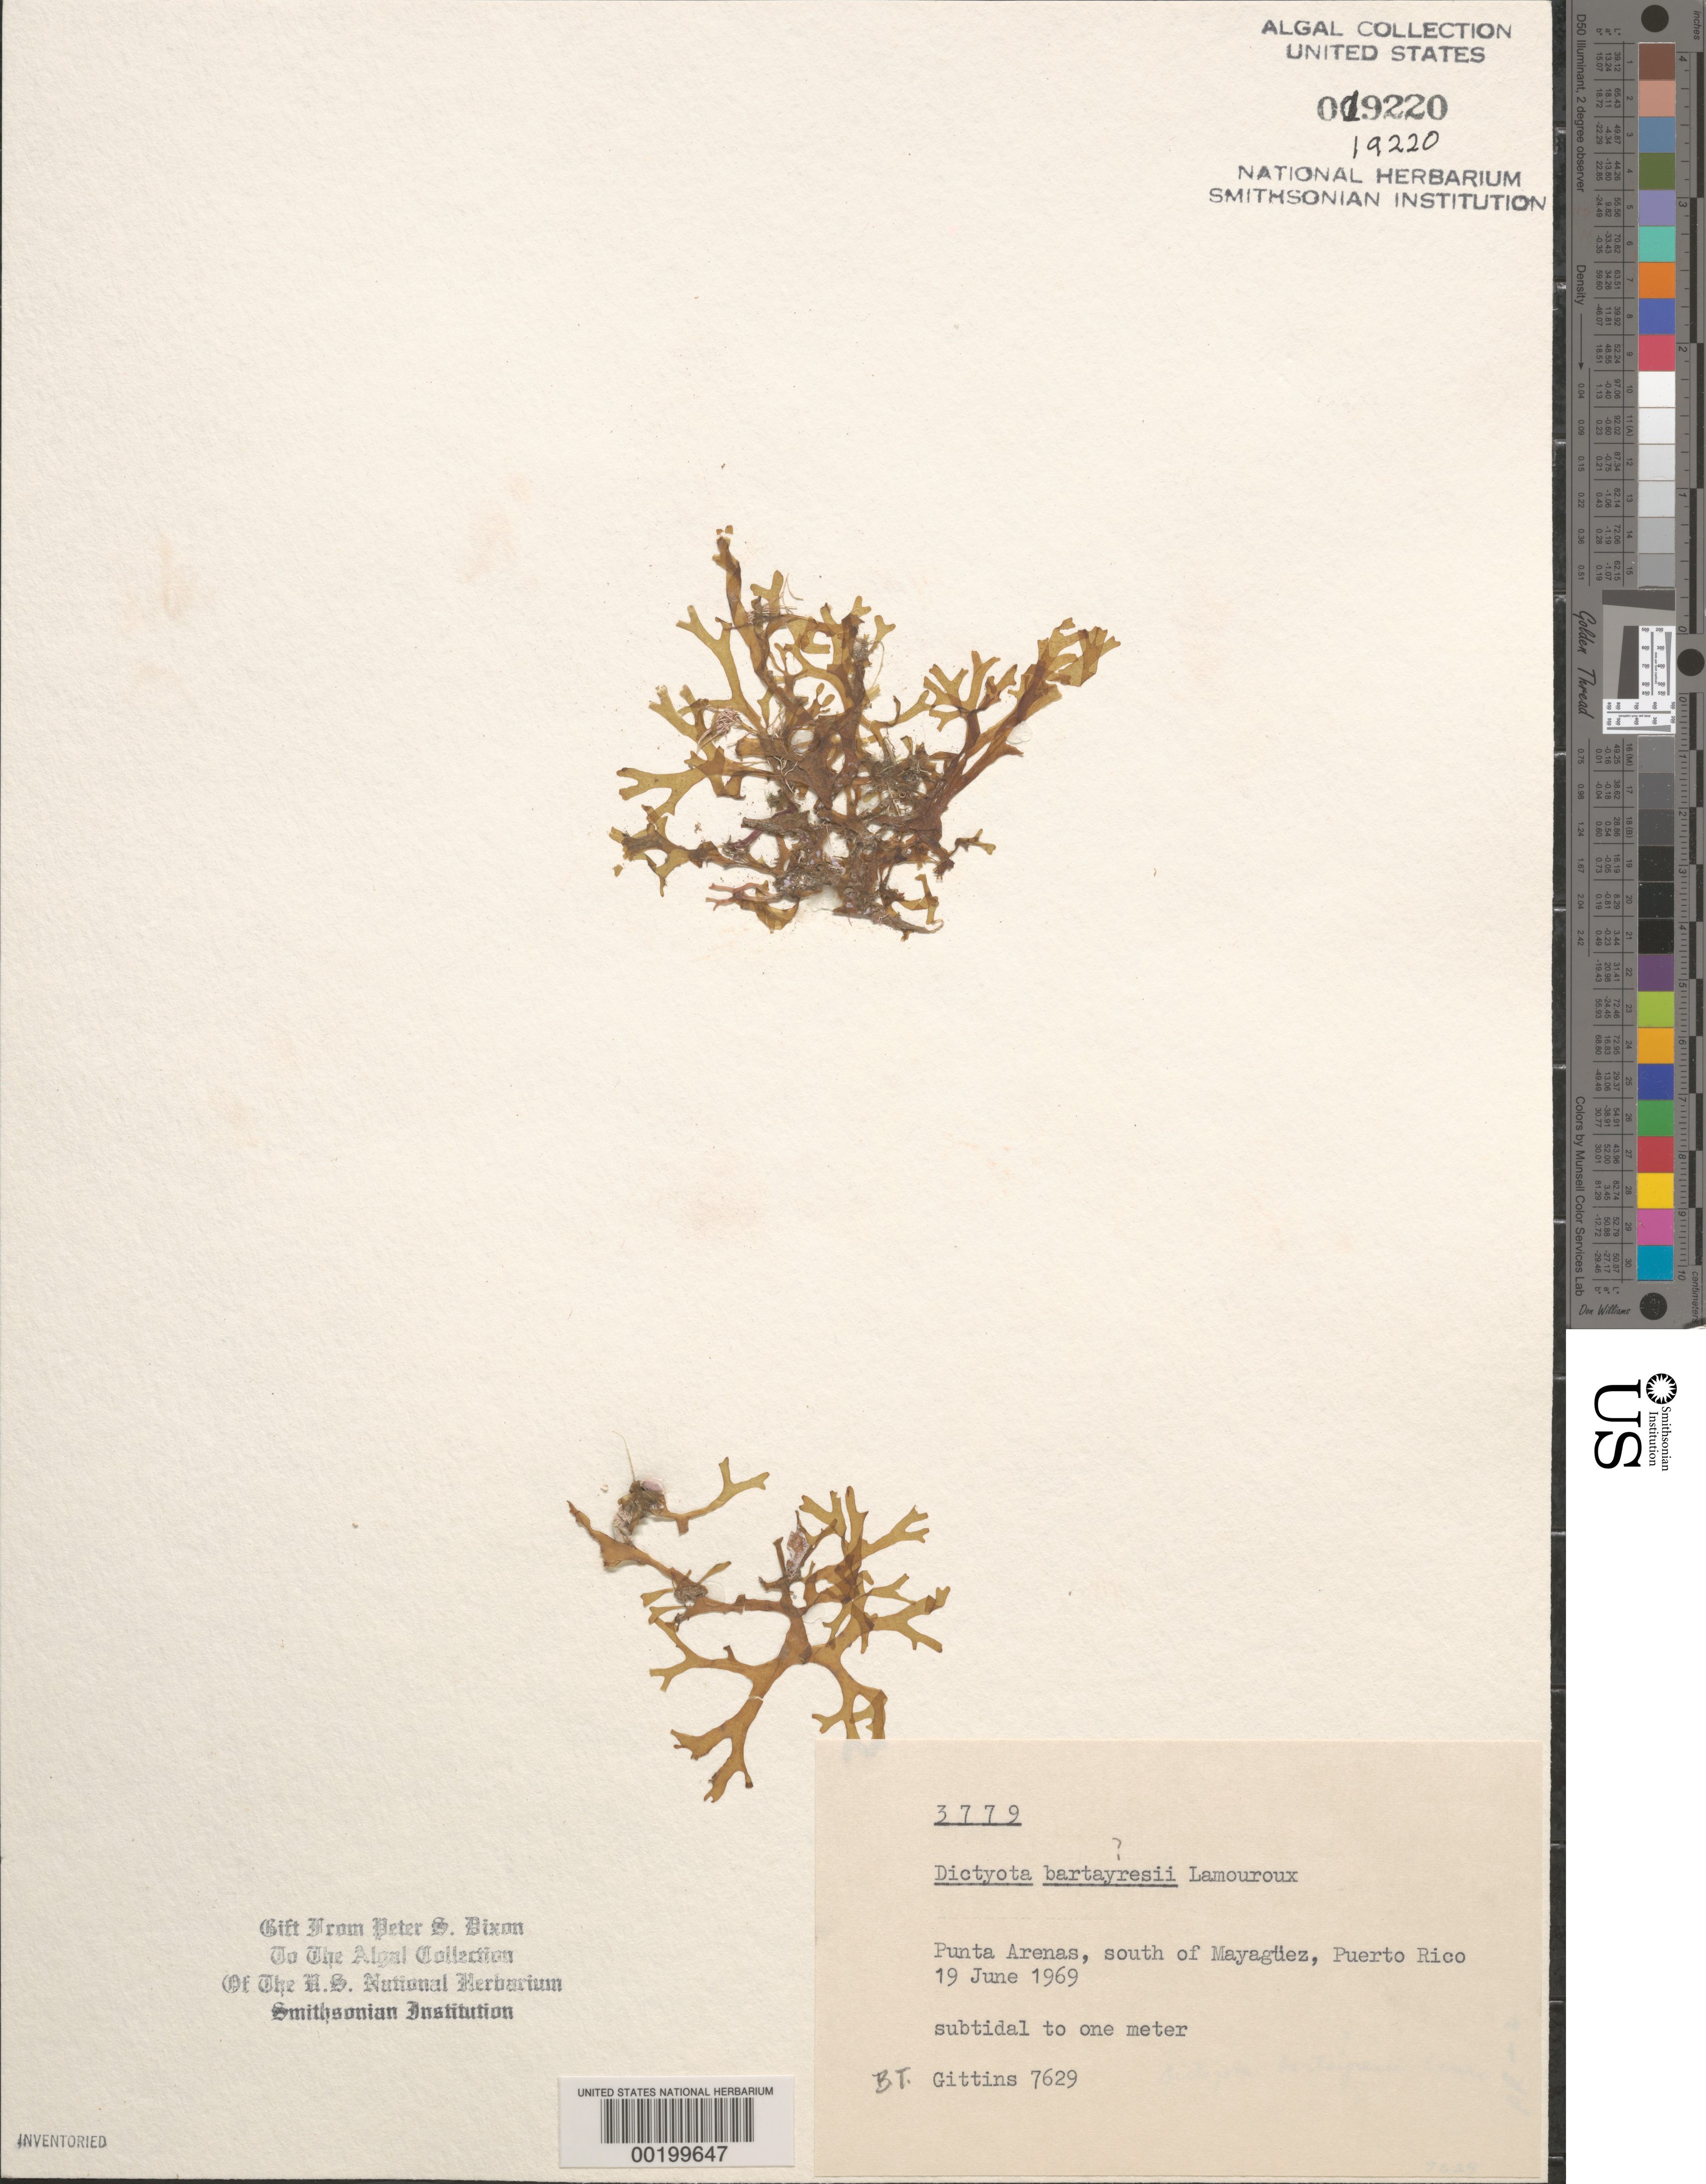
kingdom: Chromista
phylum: Ochrophyta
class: Phaeophyceae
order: Dictyotales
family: Dictyotaceae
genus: Dictyota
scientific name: Dictyota bartayresiana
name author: J.V.Lamouroux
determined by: Dixon, P. S.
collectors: B. Gittins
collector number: BTG 7629 & PSD 3779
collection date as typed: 19 Jun 1969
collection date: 1969-06-19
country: Puerto Rico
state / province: Mayaguez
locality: Punta arenas, south of mayaguez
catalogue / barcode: US 19220